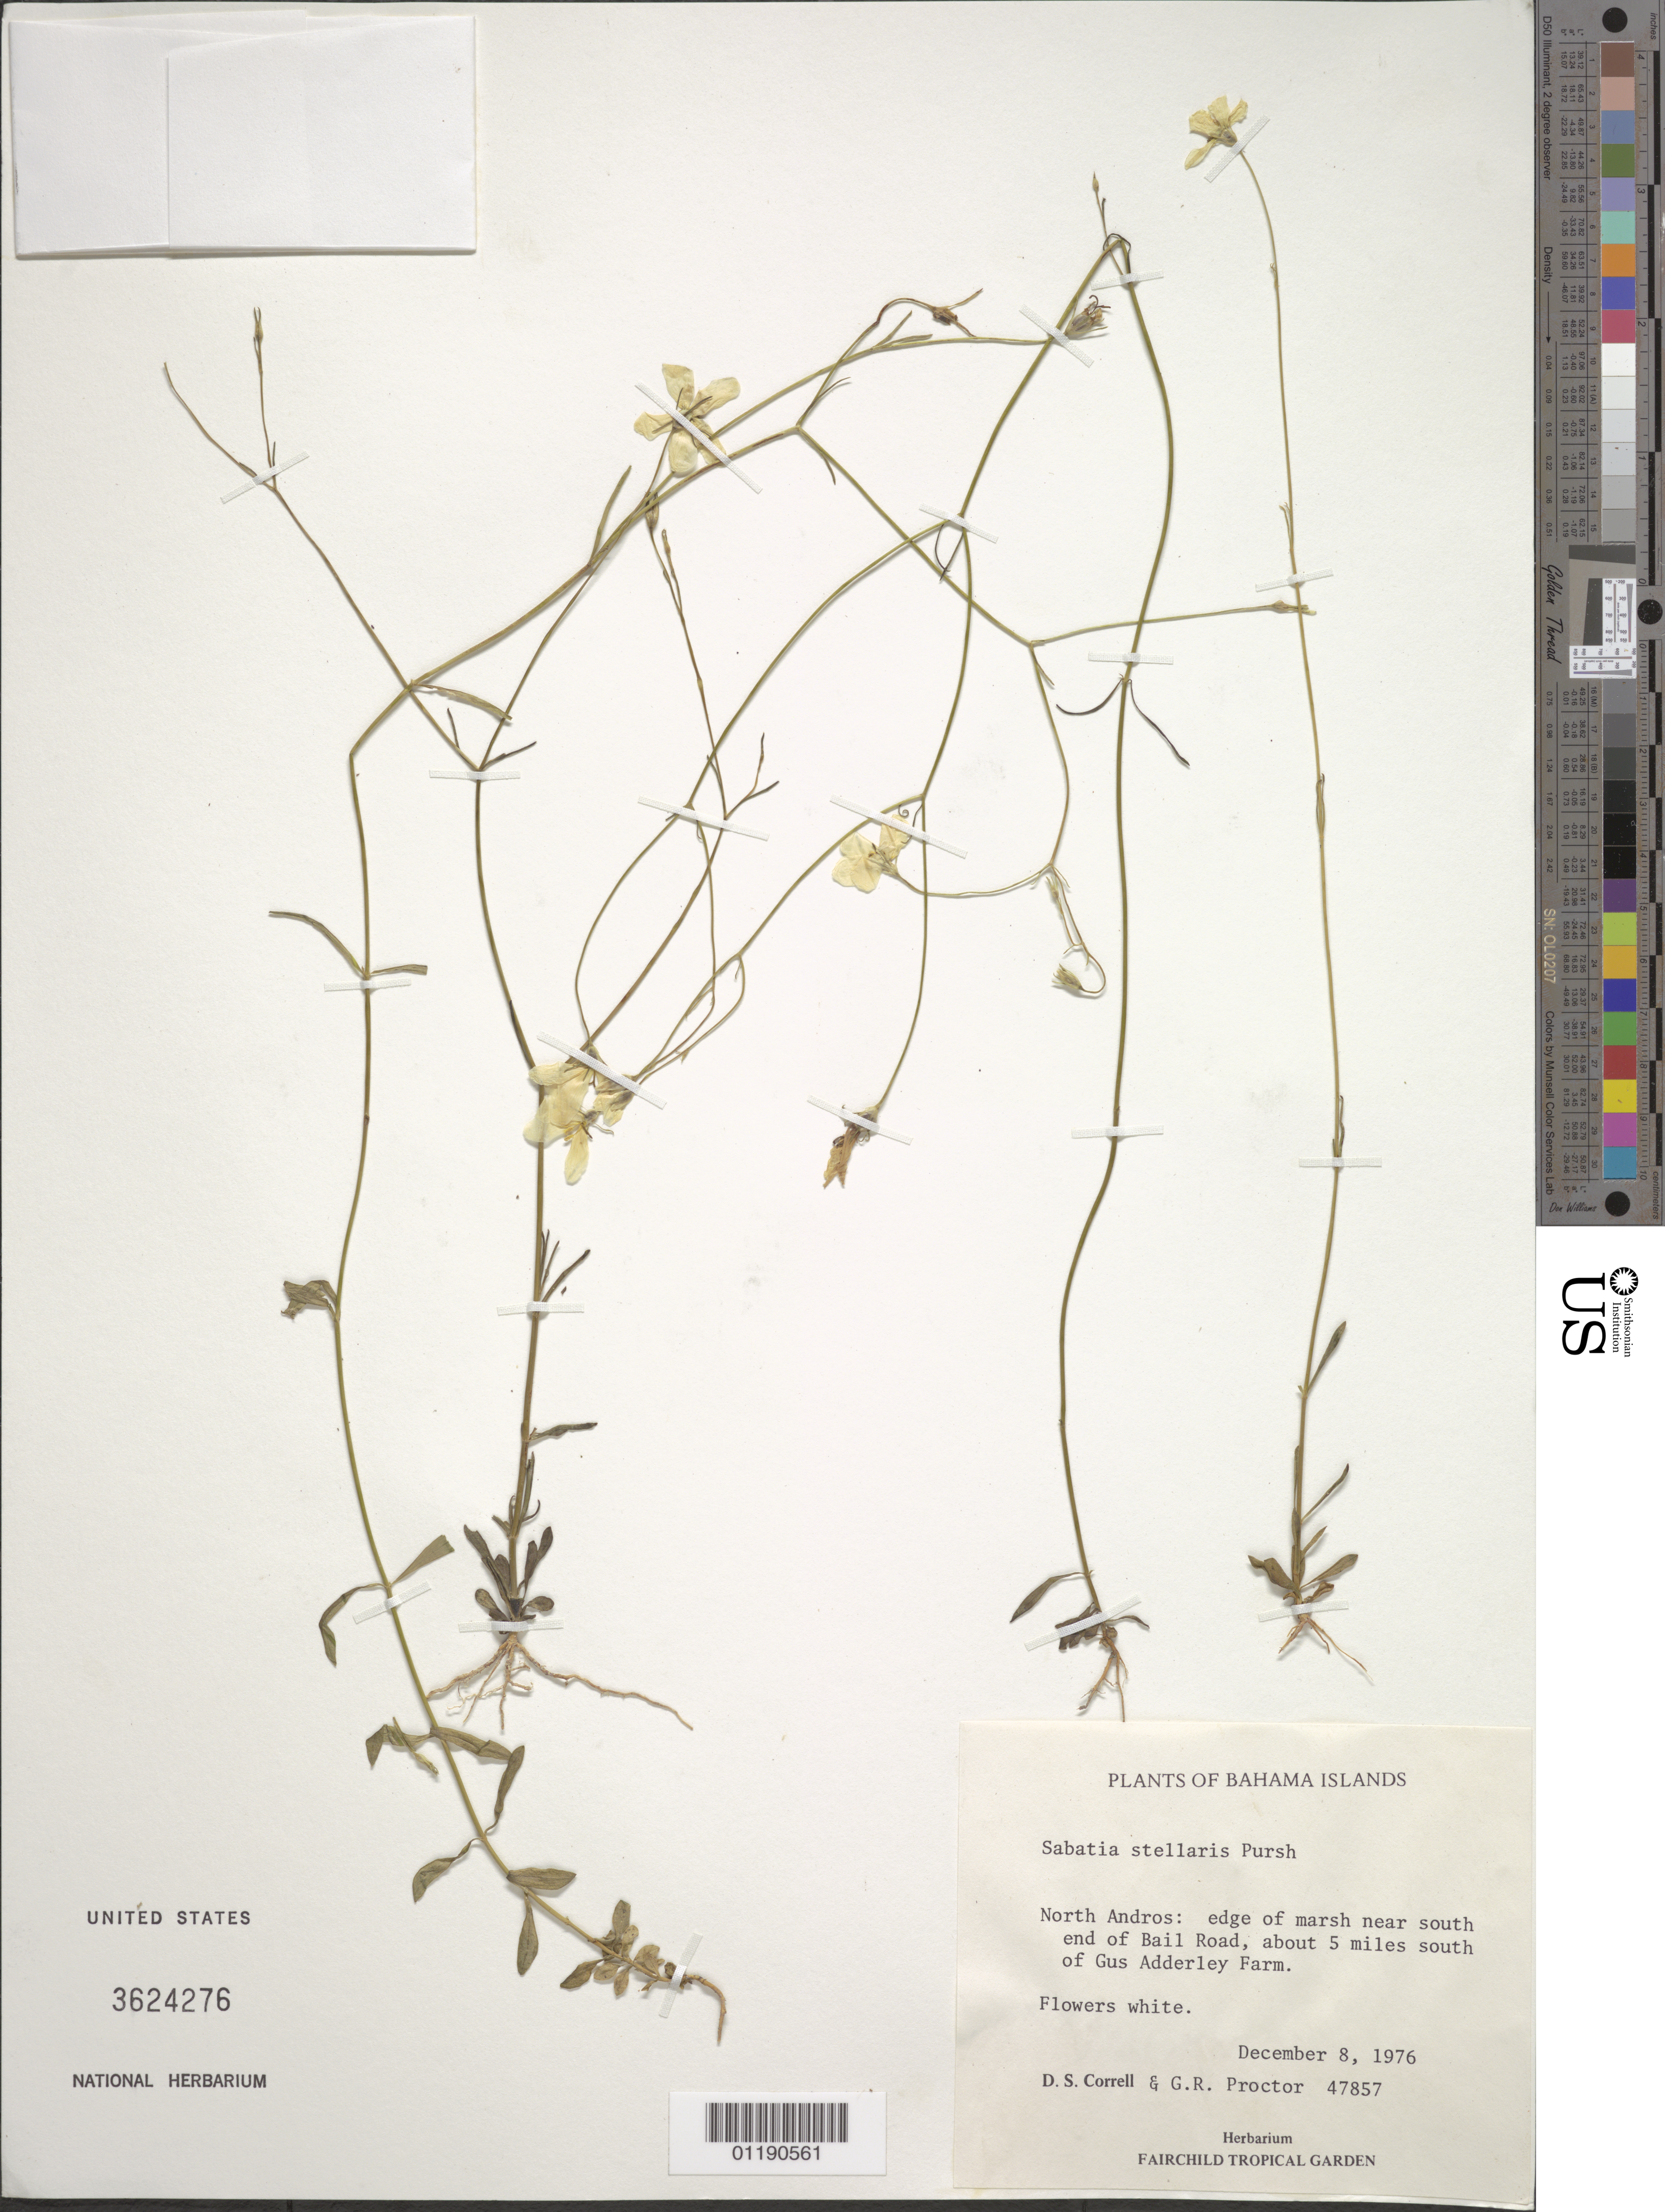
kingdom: Plantae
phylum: Tracheophyta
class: Magnoliopsida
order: Gentianales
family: Gentianaceae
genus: Sabatia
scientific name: Sabatia stellaris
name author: Pursh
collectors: D. S. Correll & G. R. Proctor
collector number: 47857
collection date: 1976-12-08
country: Bahamas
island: North Andros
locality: North Andros: near S end of Bail Road, about 5 miles S of Gus Adderley Farm.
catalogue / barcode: US 3624276